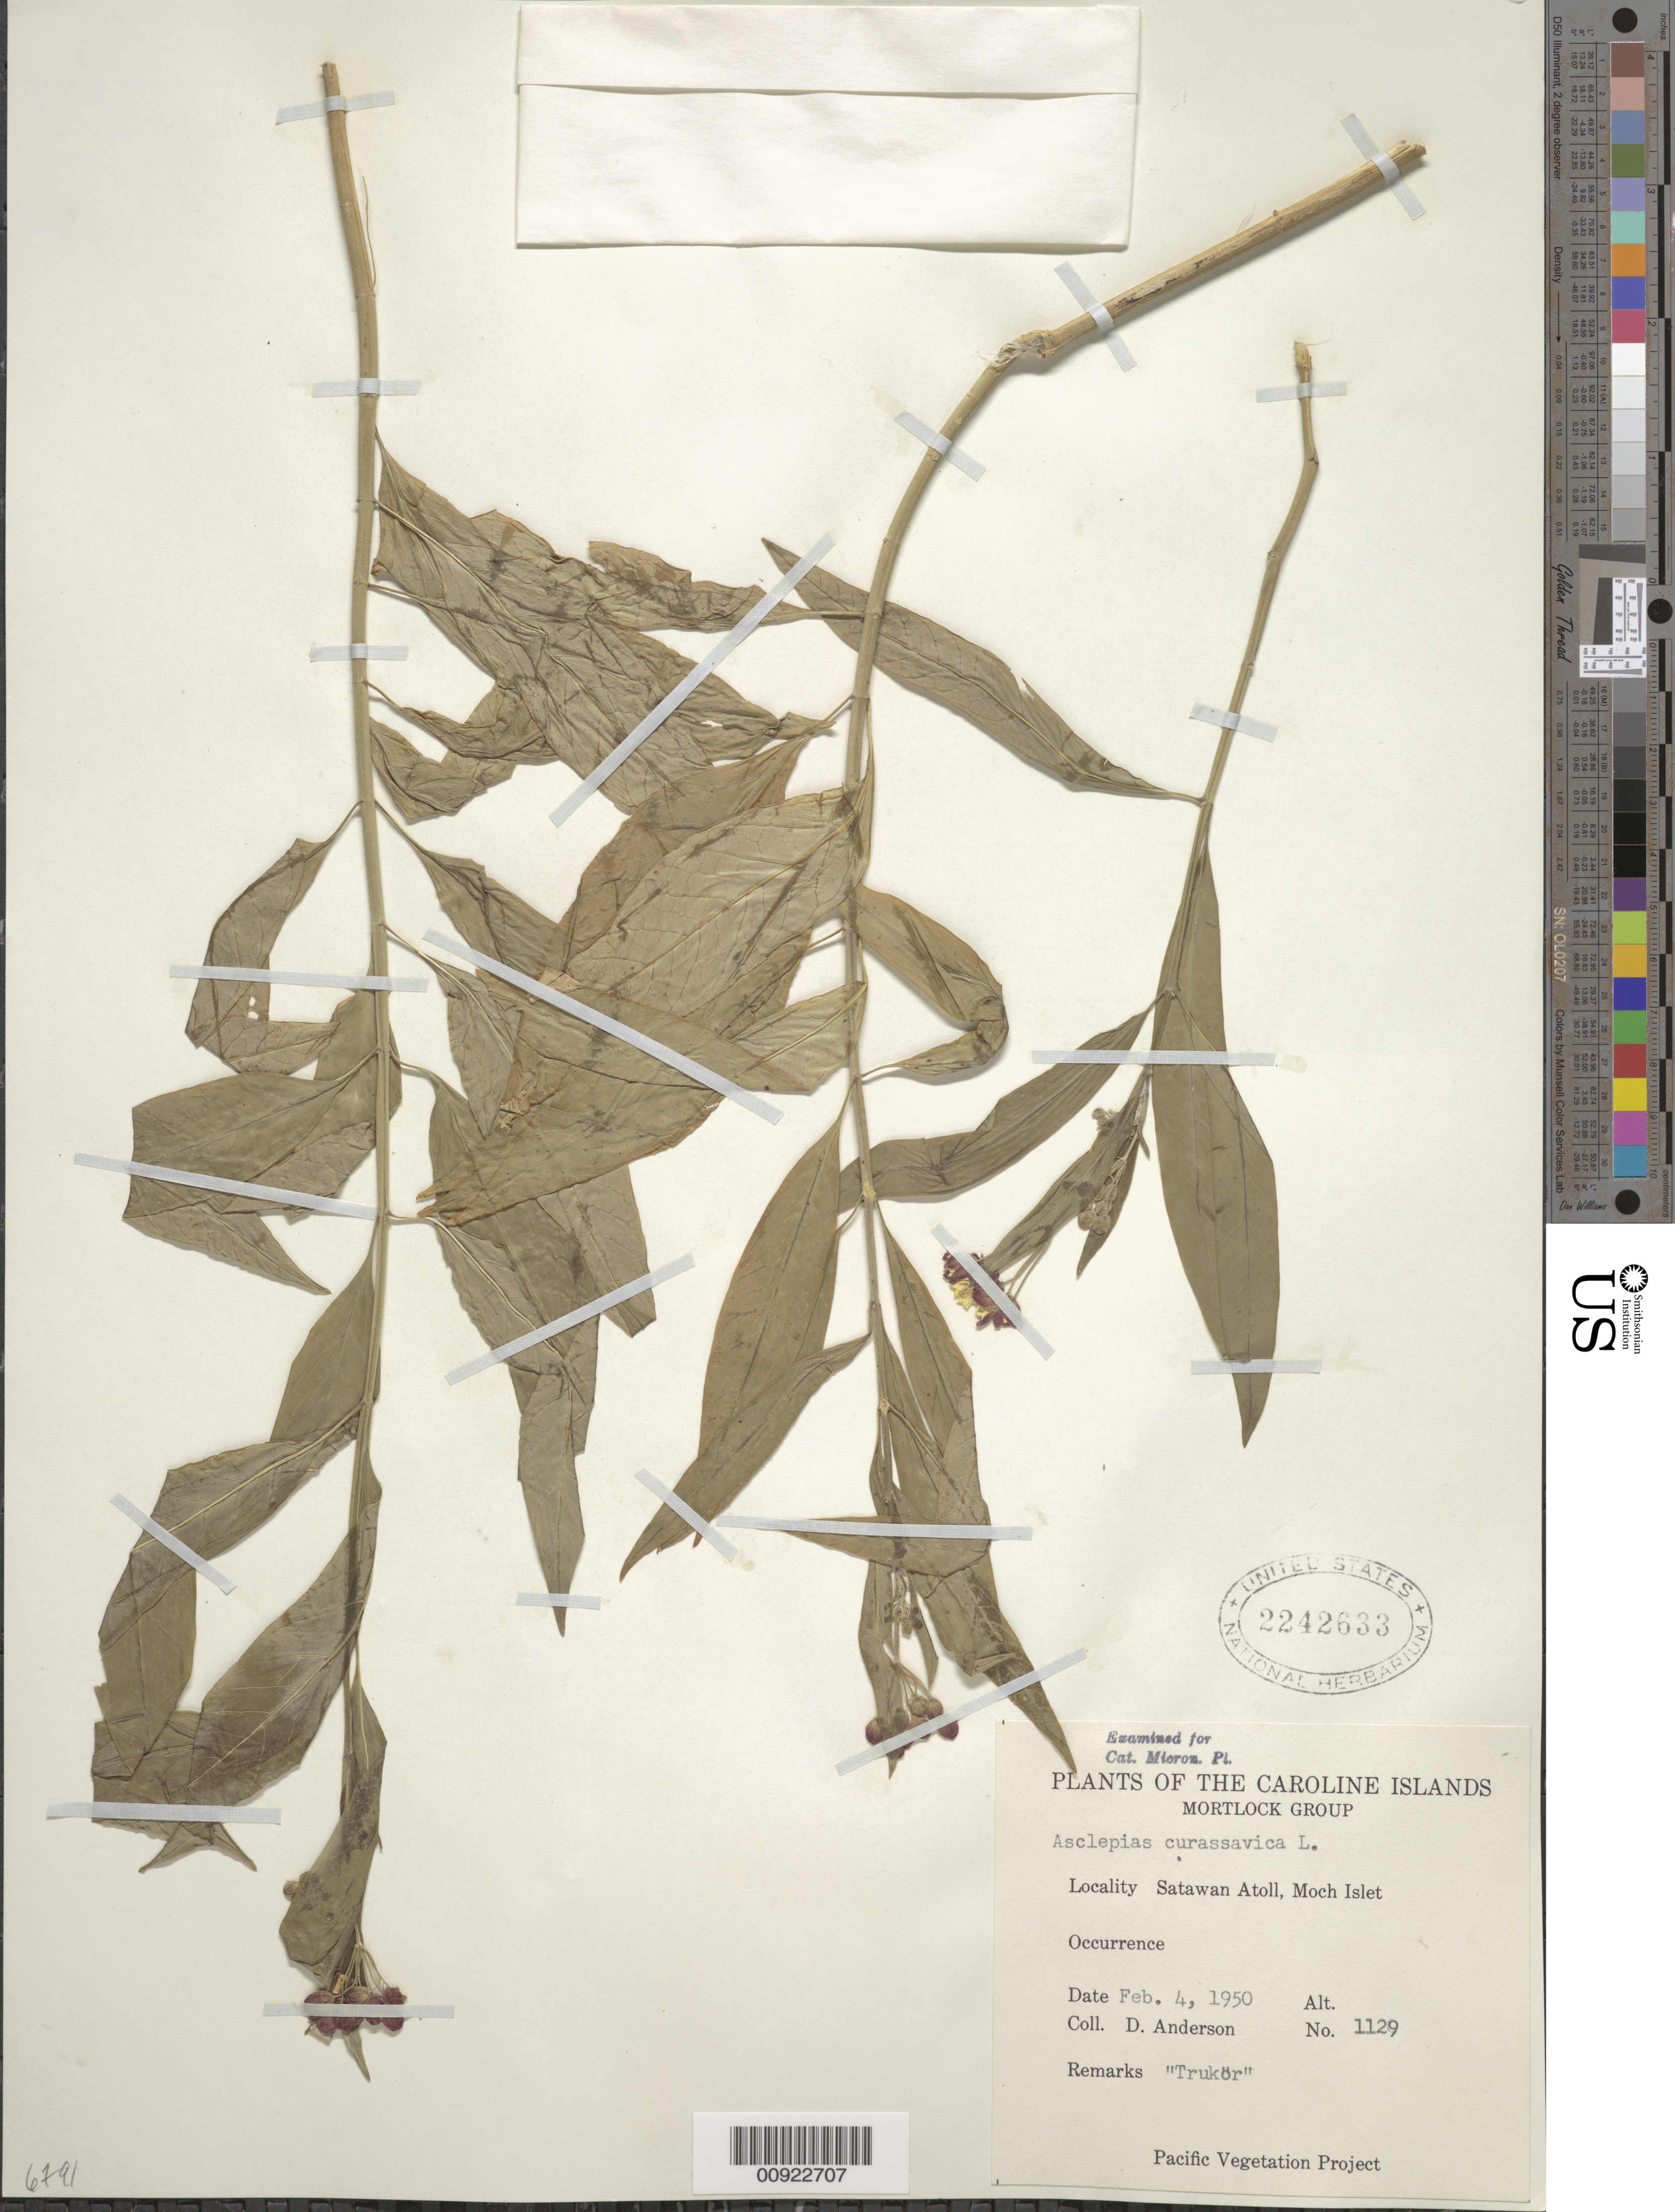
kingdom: Plantae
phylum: Tracheophyta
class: Magnoliopsida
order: Gentianales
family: Apocynaceae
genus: Asclepias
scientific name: Asclepias curassavica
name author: L.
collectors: D. Anderson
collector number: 1129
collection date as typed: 04 Feb 1950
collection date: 1950-02-04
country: Micronesia, Federated States of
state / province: Truk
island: Moen [Wono]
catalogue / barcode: US 2242633